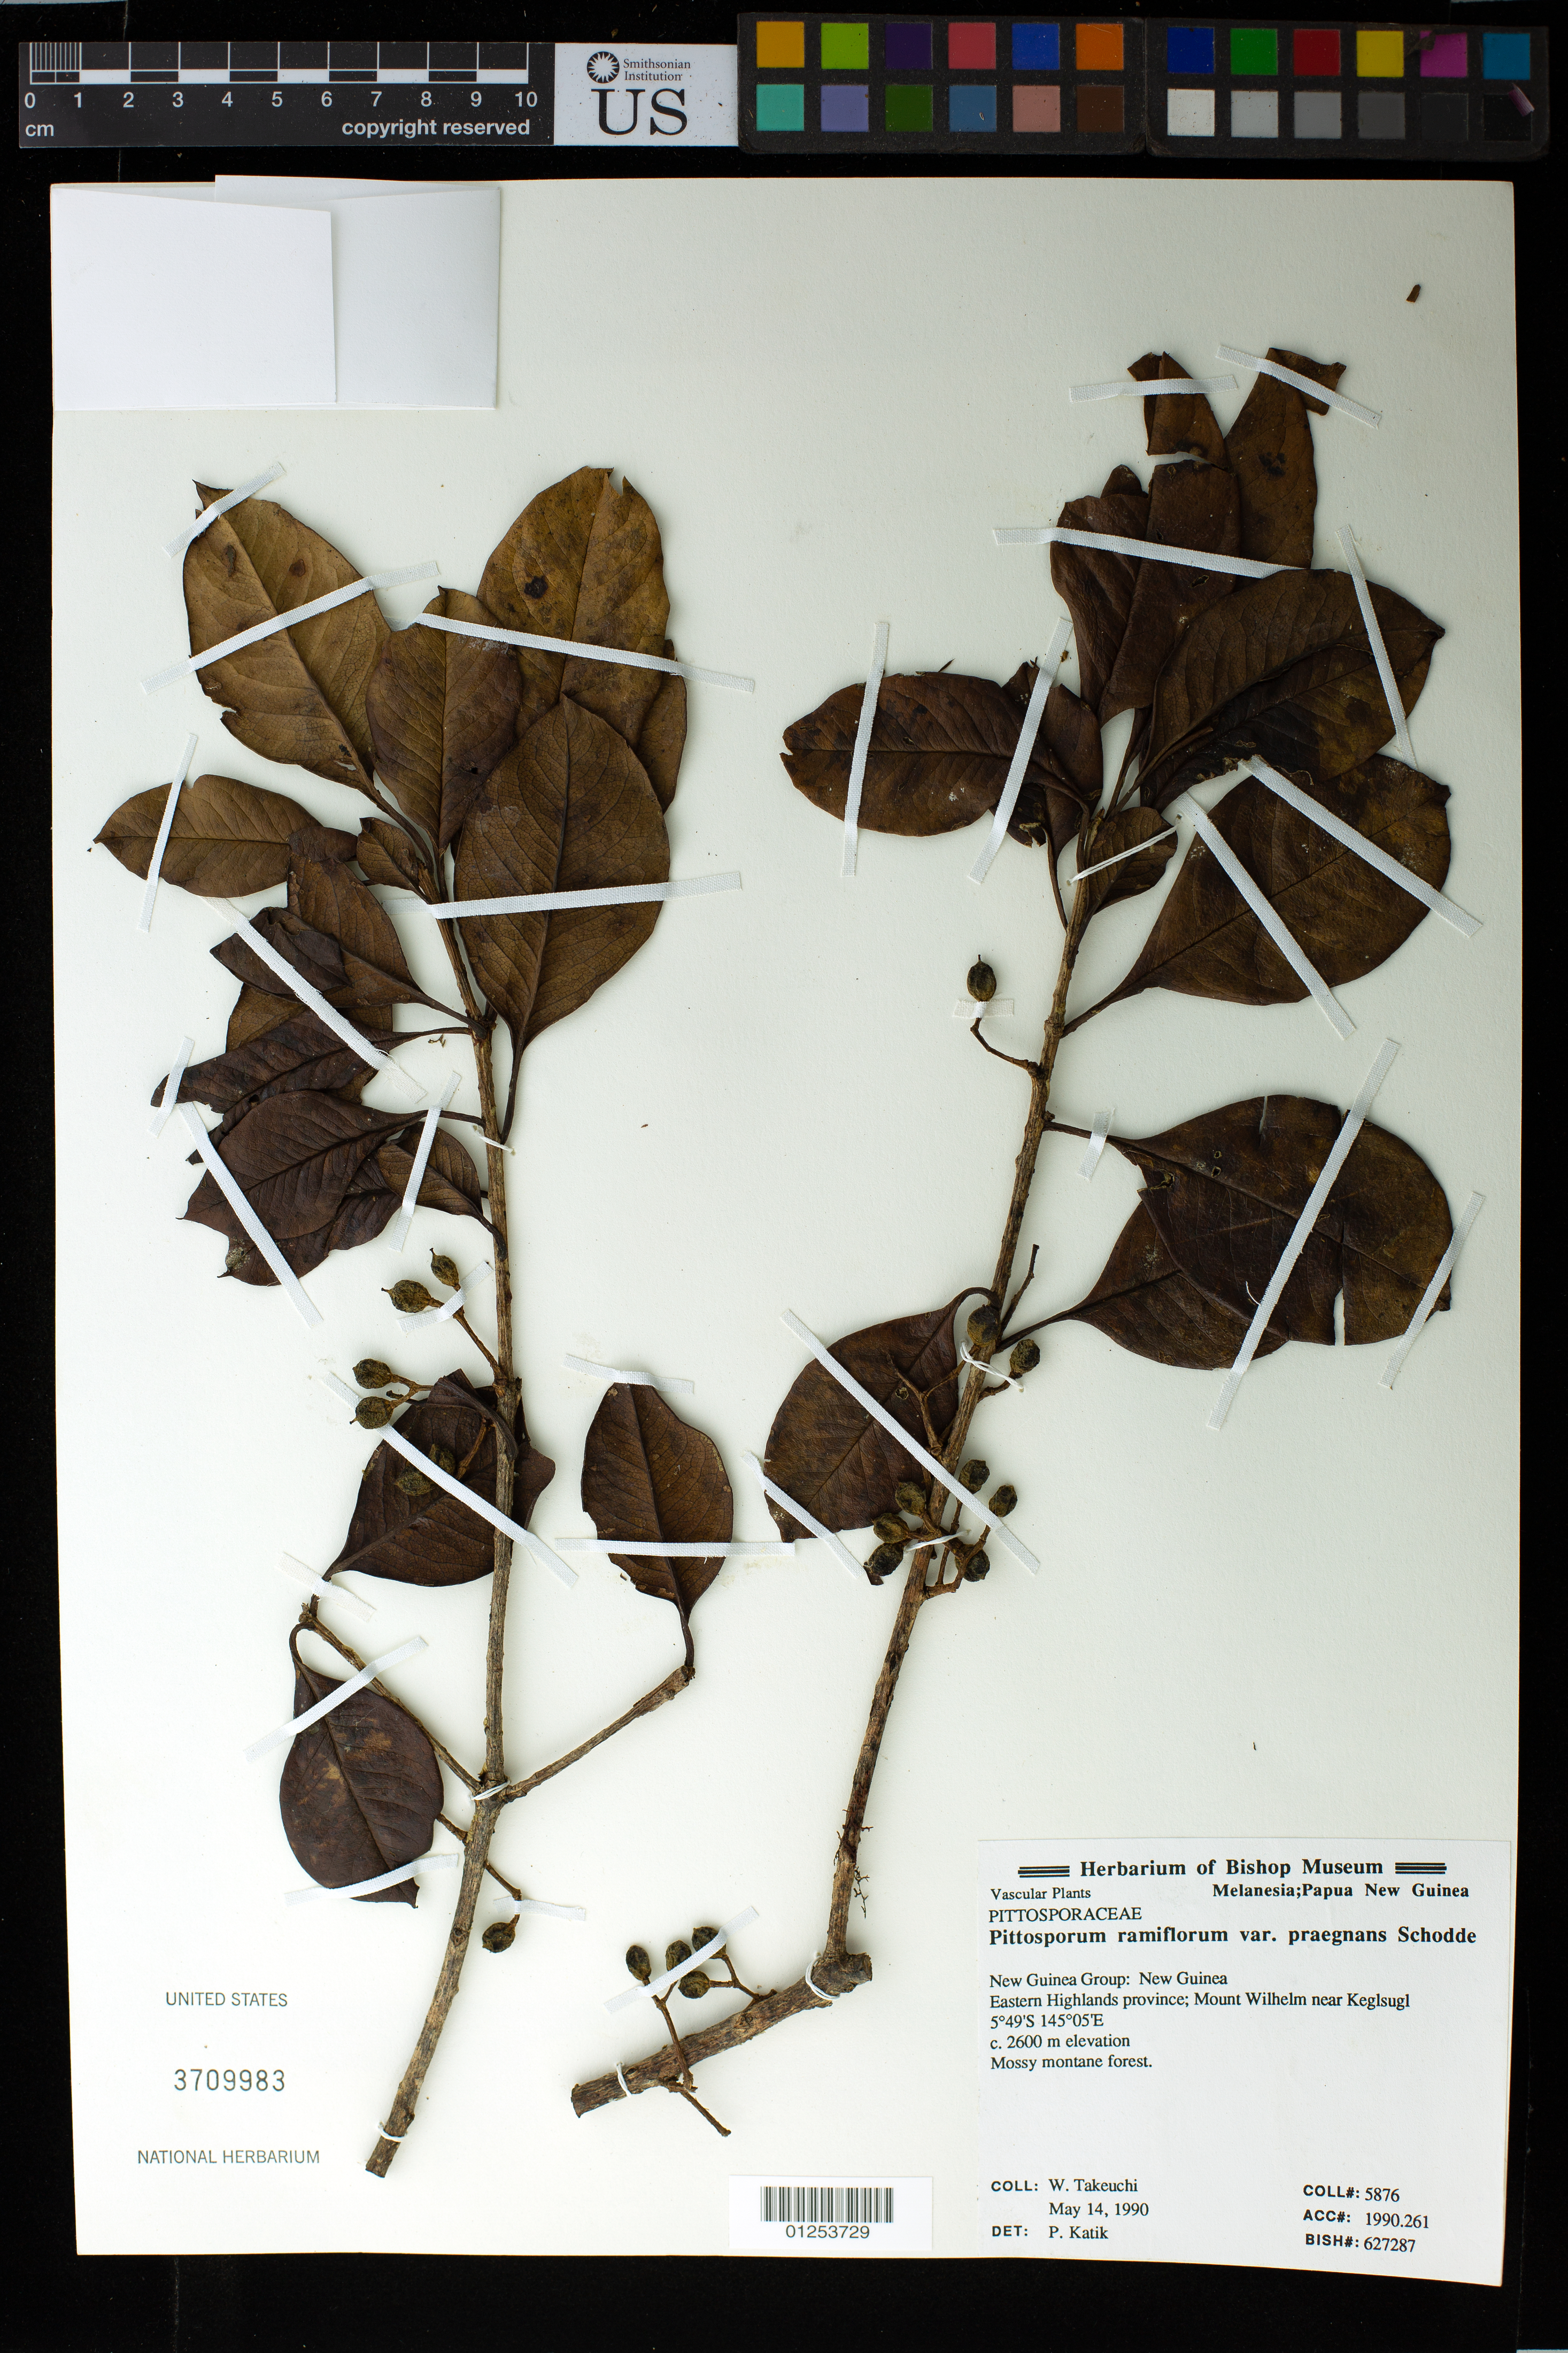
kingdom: Plantae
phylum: Tracheophyta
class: Magnoliopsida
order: Apiales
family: Pittosporaceae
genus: Pittosporum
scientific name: Pittosporum ramiflorum var. praegnans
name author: Schodde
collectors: W. N. Takeuchi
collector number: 5876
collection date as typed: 14 May 1990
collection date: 1990-05-14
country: Papua New Guinea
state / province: Eastern Highlands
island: New Guinea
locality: Mt. Wilhelm near Keglsugl.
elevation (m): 2600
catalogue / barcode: US 3709983